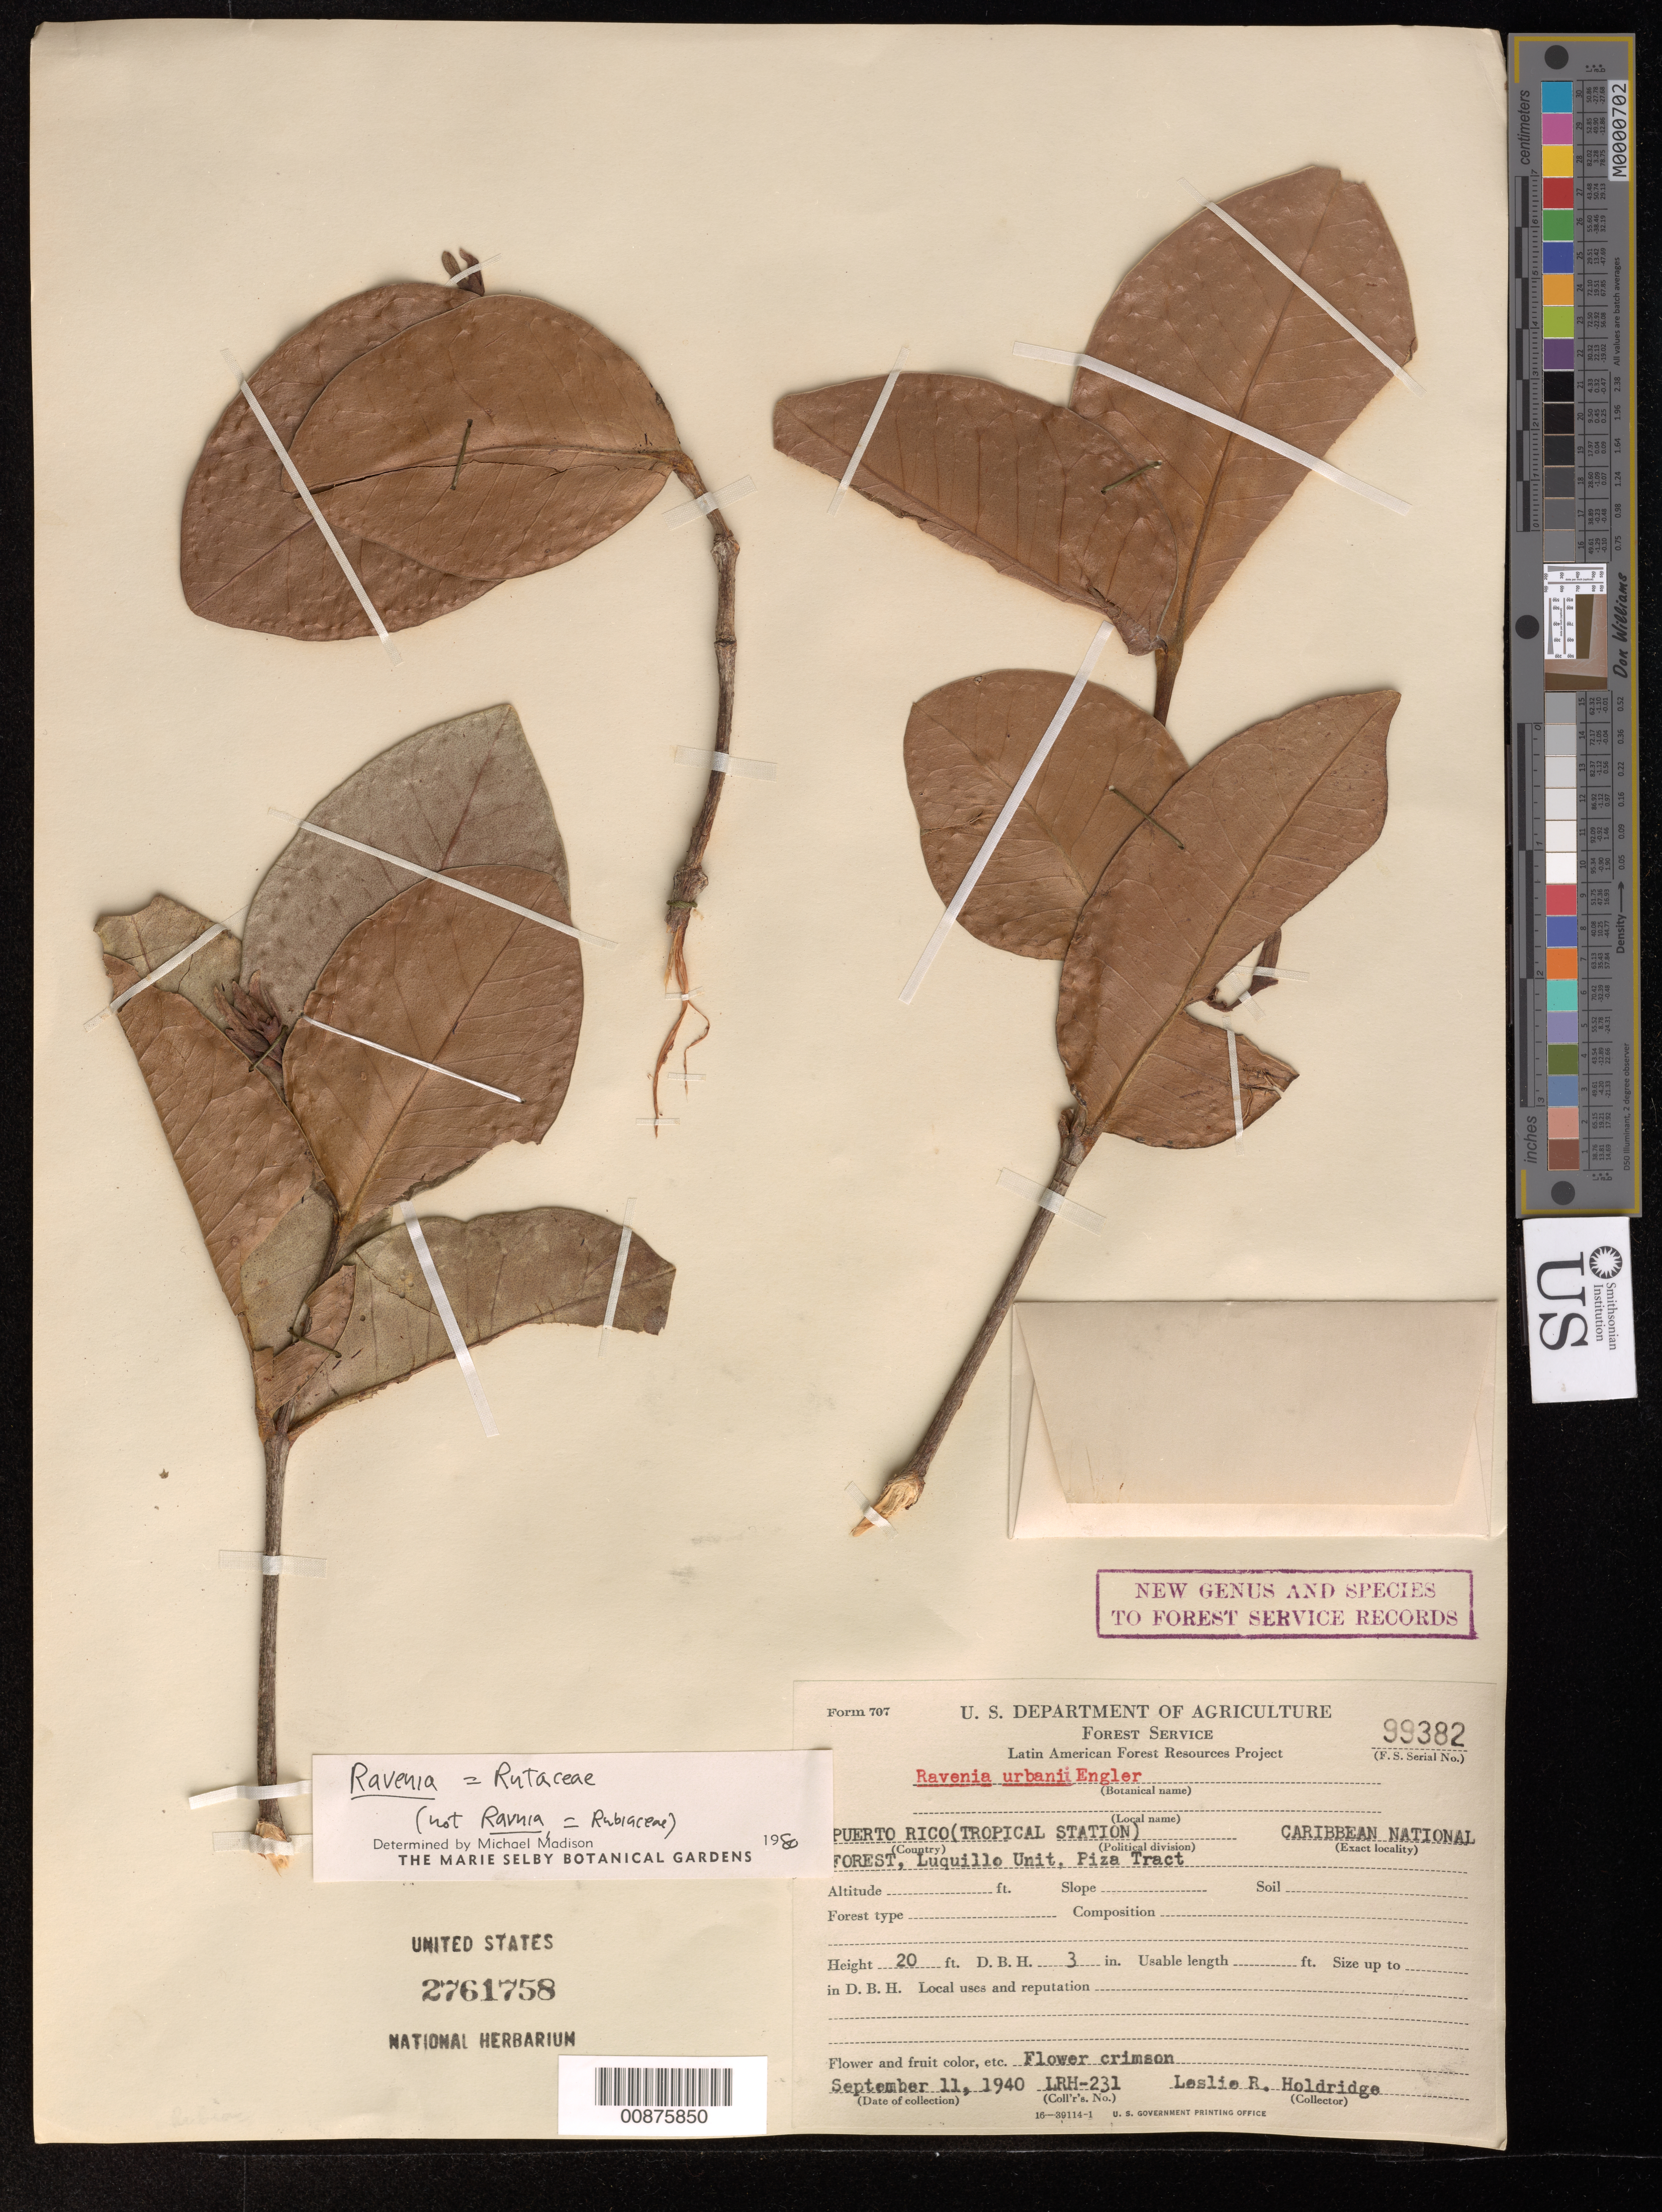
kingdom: Plantae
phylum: Tracheophyta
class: Magnoliopsida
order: Sapindales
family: Rutaceae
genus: Ravenia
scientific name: Ravenia urbani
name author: Engl.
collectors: L. Holdridge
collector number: LRH 231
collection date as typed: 11 Sep 1940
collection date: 1940-09-11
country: Puerto Rico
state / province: Río Grande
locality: Tropical Station, Caribbean National Forest, Luquillo Unit, Piza Tract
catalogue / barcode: US 2761758